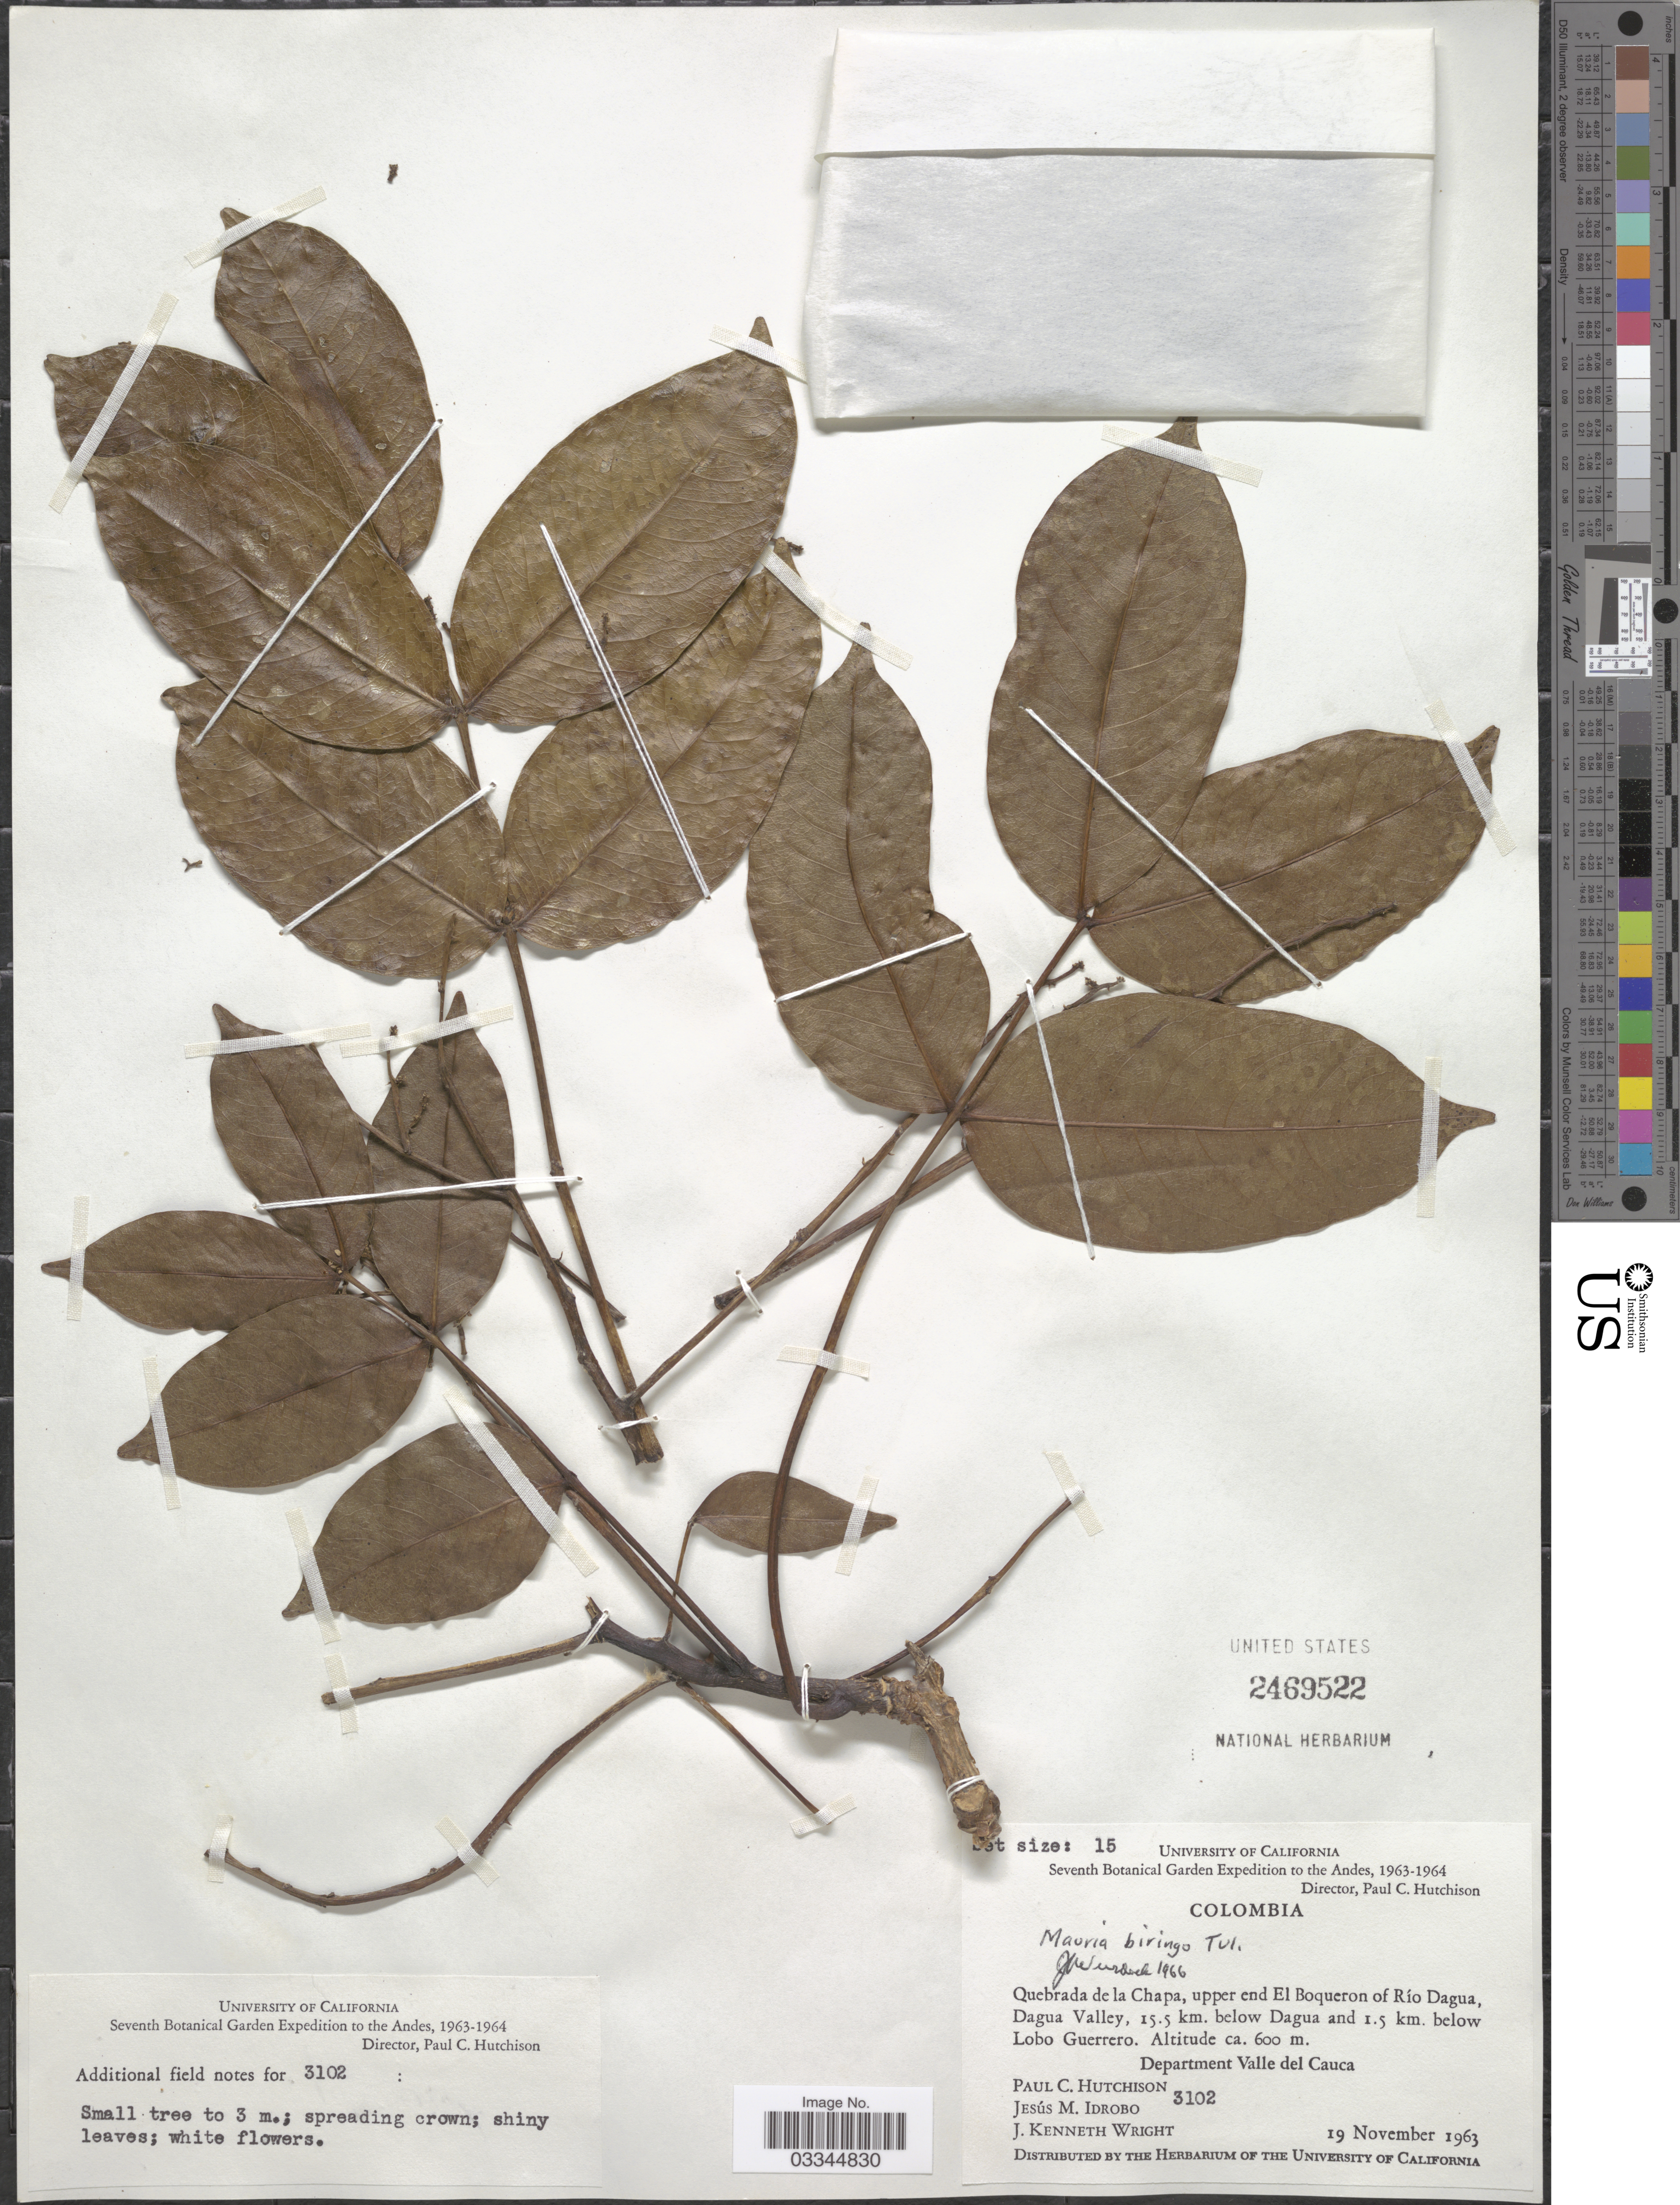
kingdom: Plantae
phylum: Tracheophyta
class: Magnoliopsida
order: Sapindales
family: Anacardiaceae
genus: Mauria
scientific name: Mauria biringo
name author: Tul.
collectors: P. C. Hutchison, J. M. Idrobo & J. K. Wright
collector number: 3102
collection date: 1963-11-19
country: Colombia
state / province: Valle del Cauca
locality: Quebrada de la Chapa, upper end El Boqueron of Río Dagua, Dagua Valley, 15.5 km. below Dagua and 1.5 km. below Lobo Guerrero. Department Valle del Cauca.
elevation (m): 600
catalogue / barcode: US 2469522